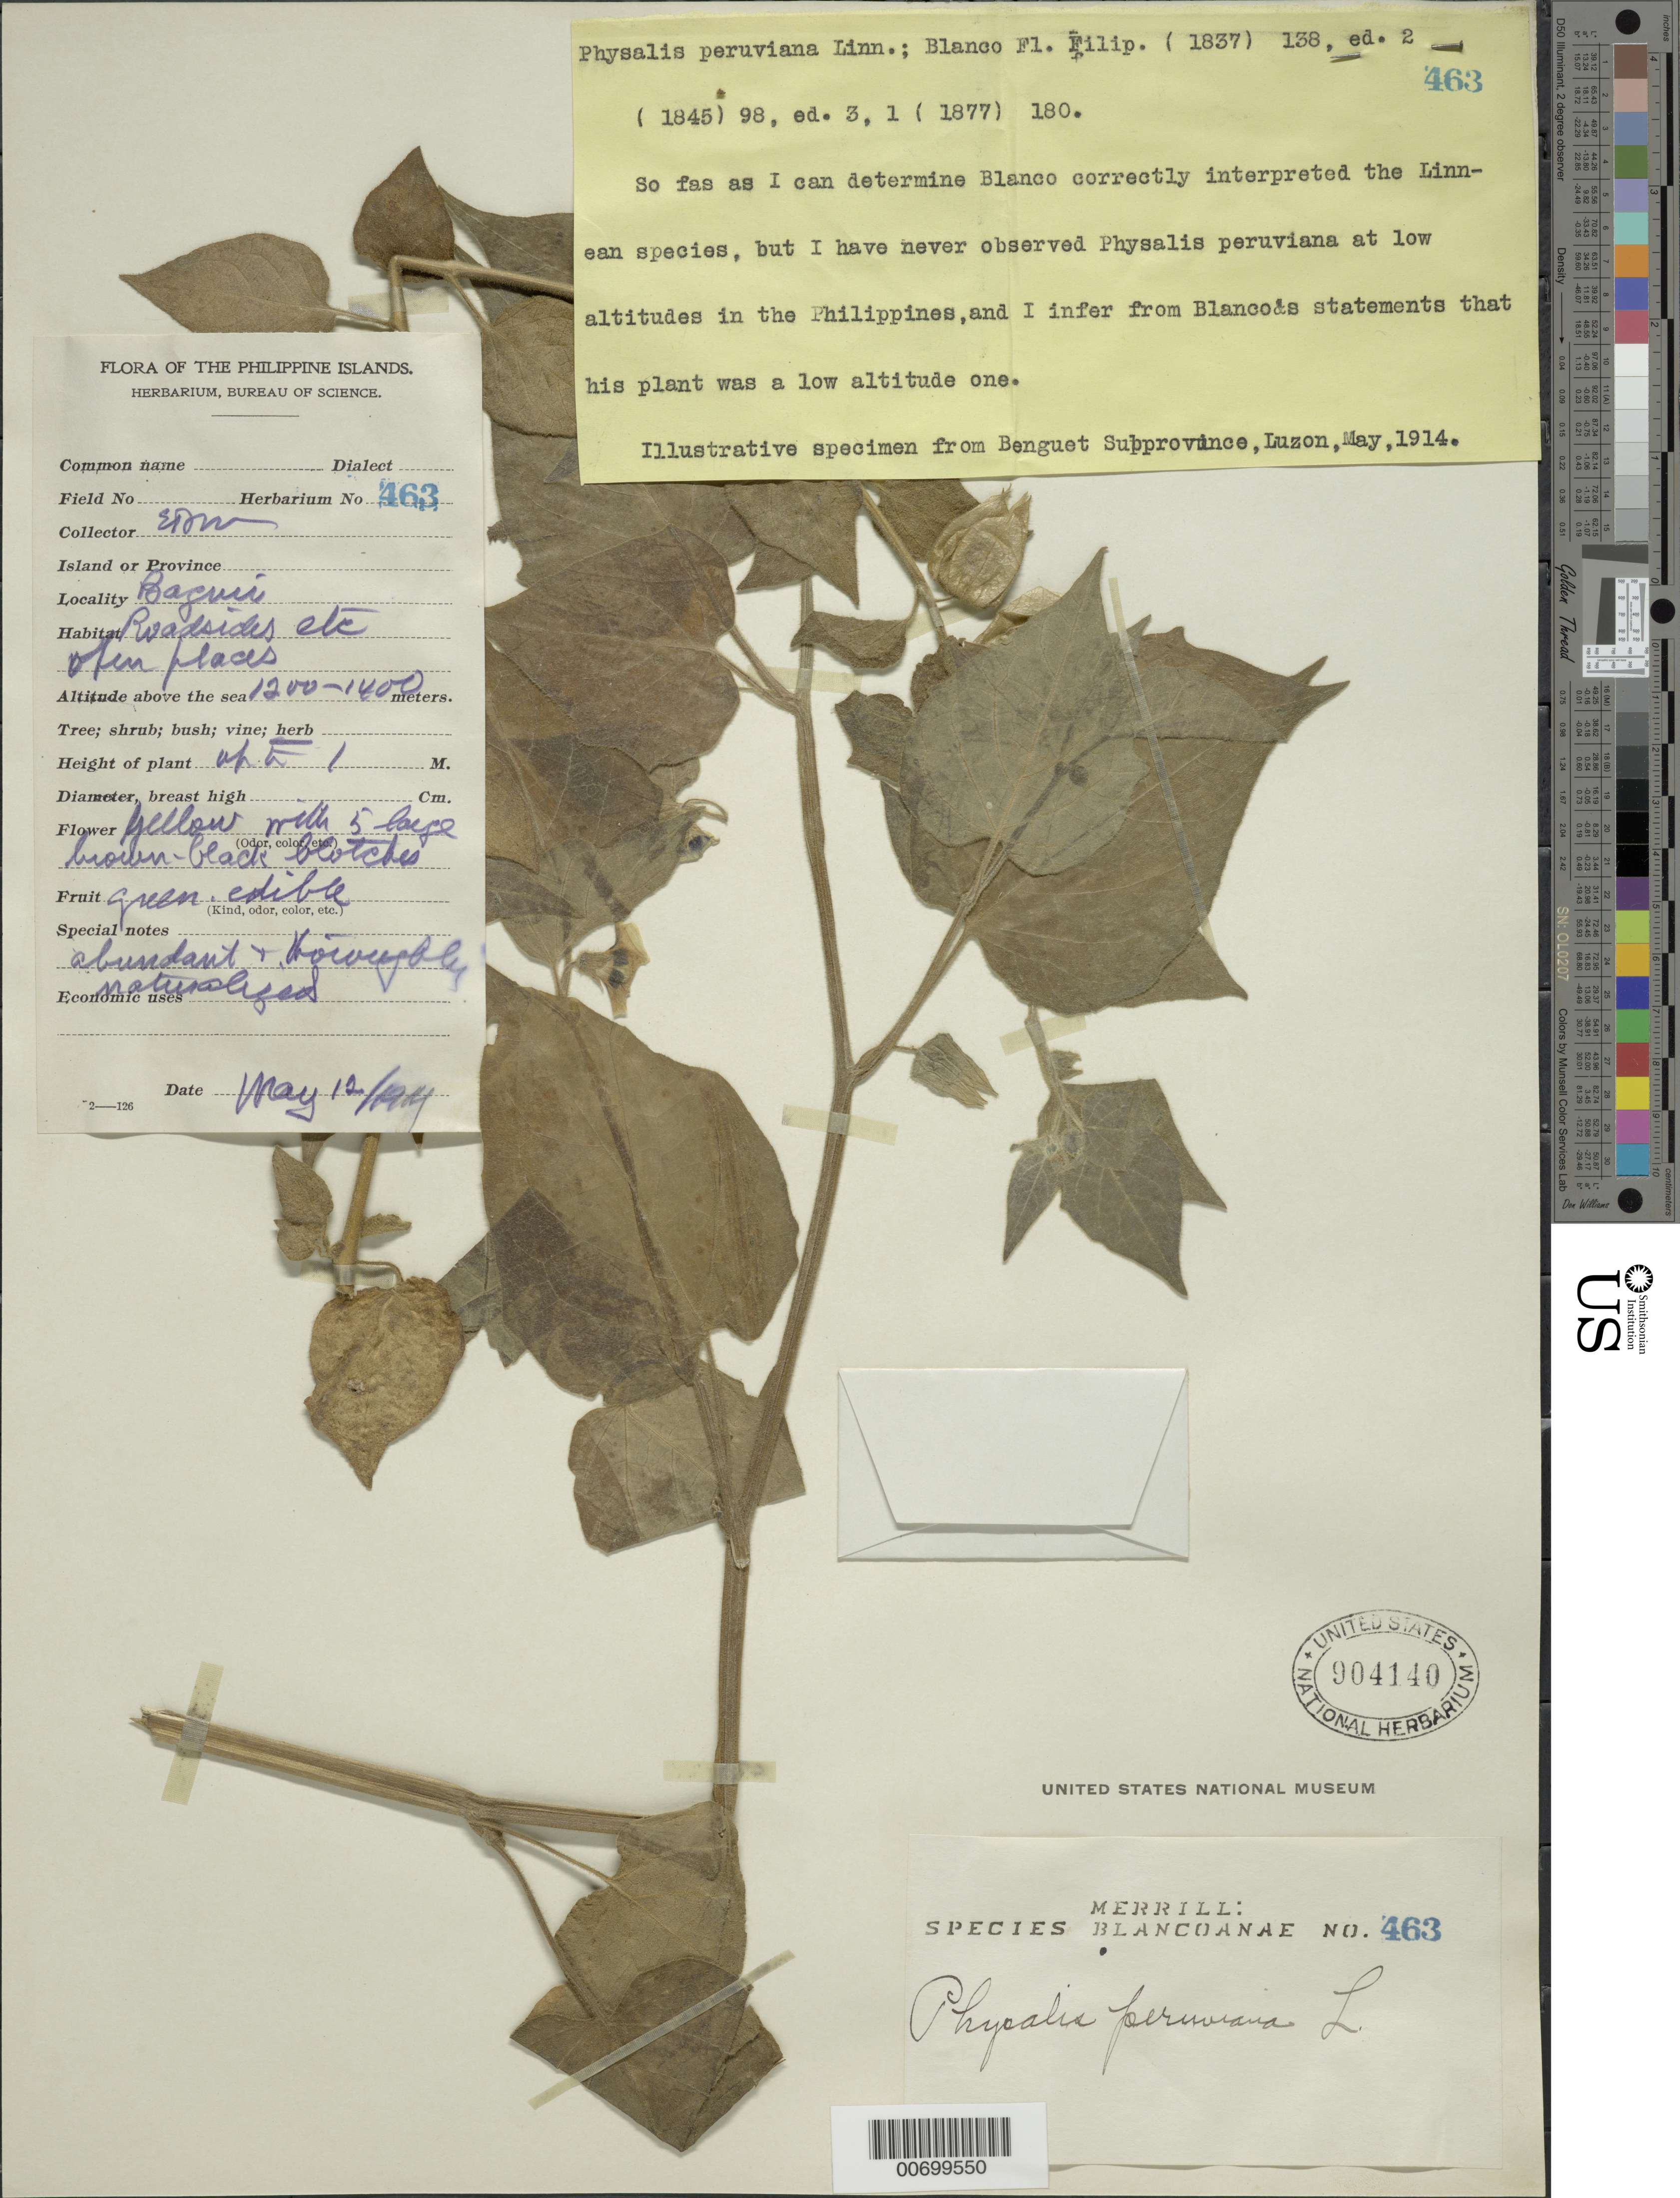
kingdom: Plantae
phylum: Tracheophyta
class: Magnoliopsida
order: Solanales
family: Solanaceae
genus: Physalis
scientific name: Physalis peruviana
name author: L.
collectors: E. D. Merrill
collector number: Sp. Blancoan. 0463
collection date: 1914-05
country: Philippines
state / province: Cordillera (Administrative Region)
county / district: Benguet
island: Luzon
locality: Baguio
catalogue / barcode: US 904140